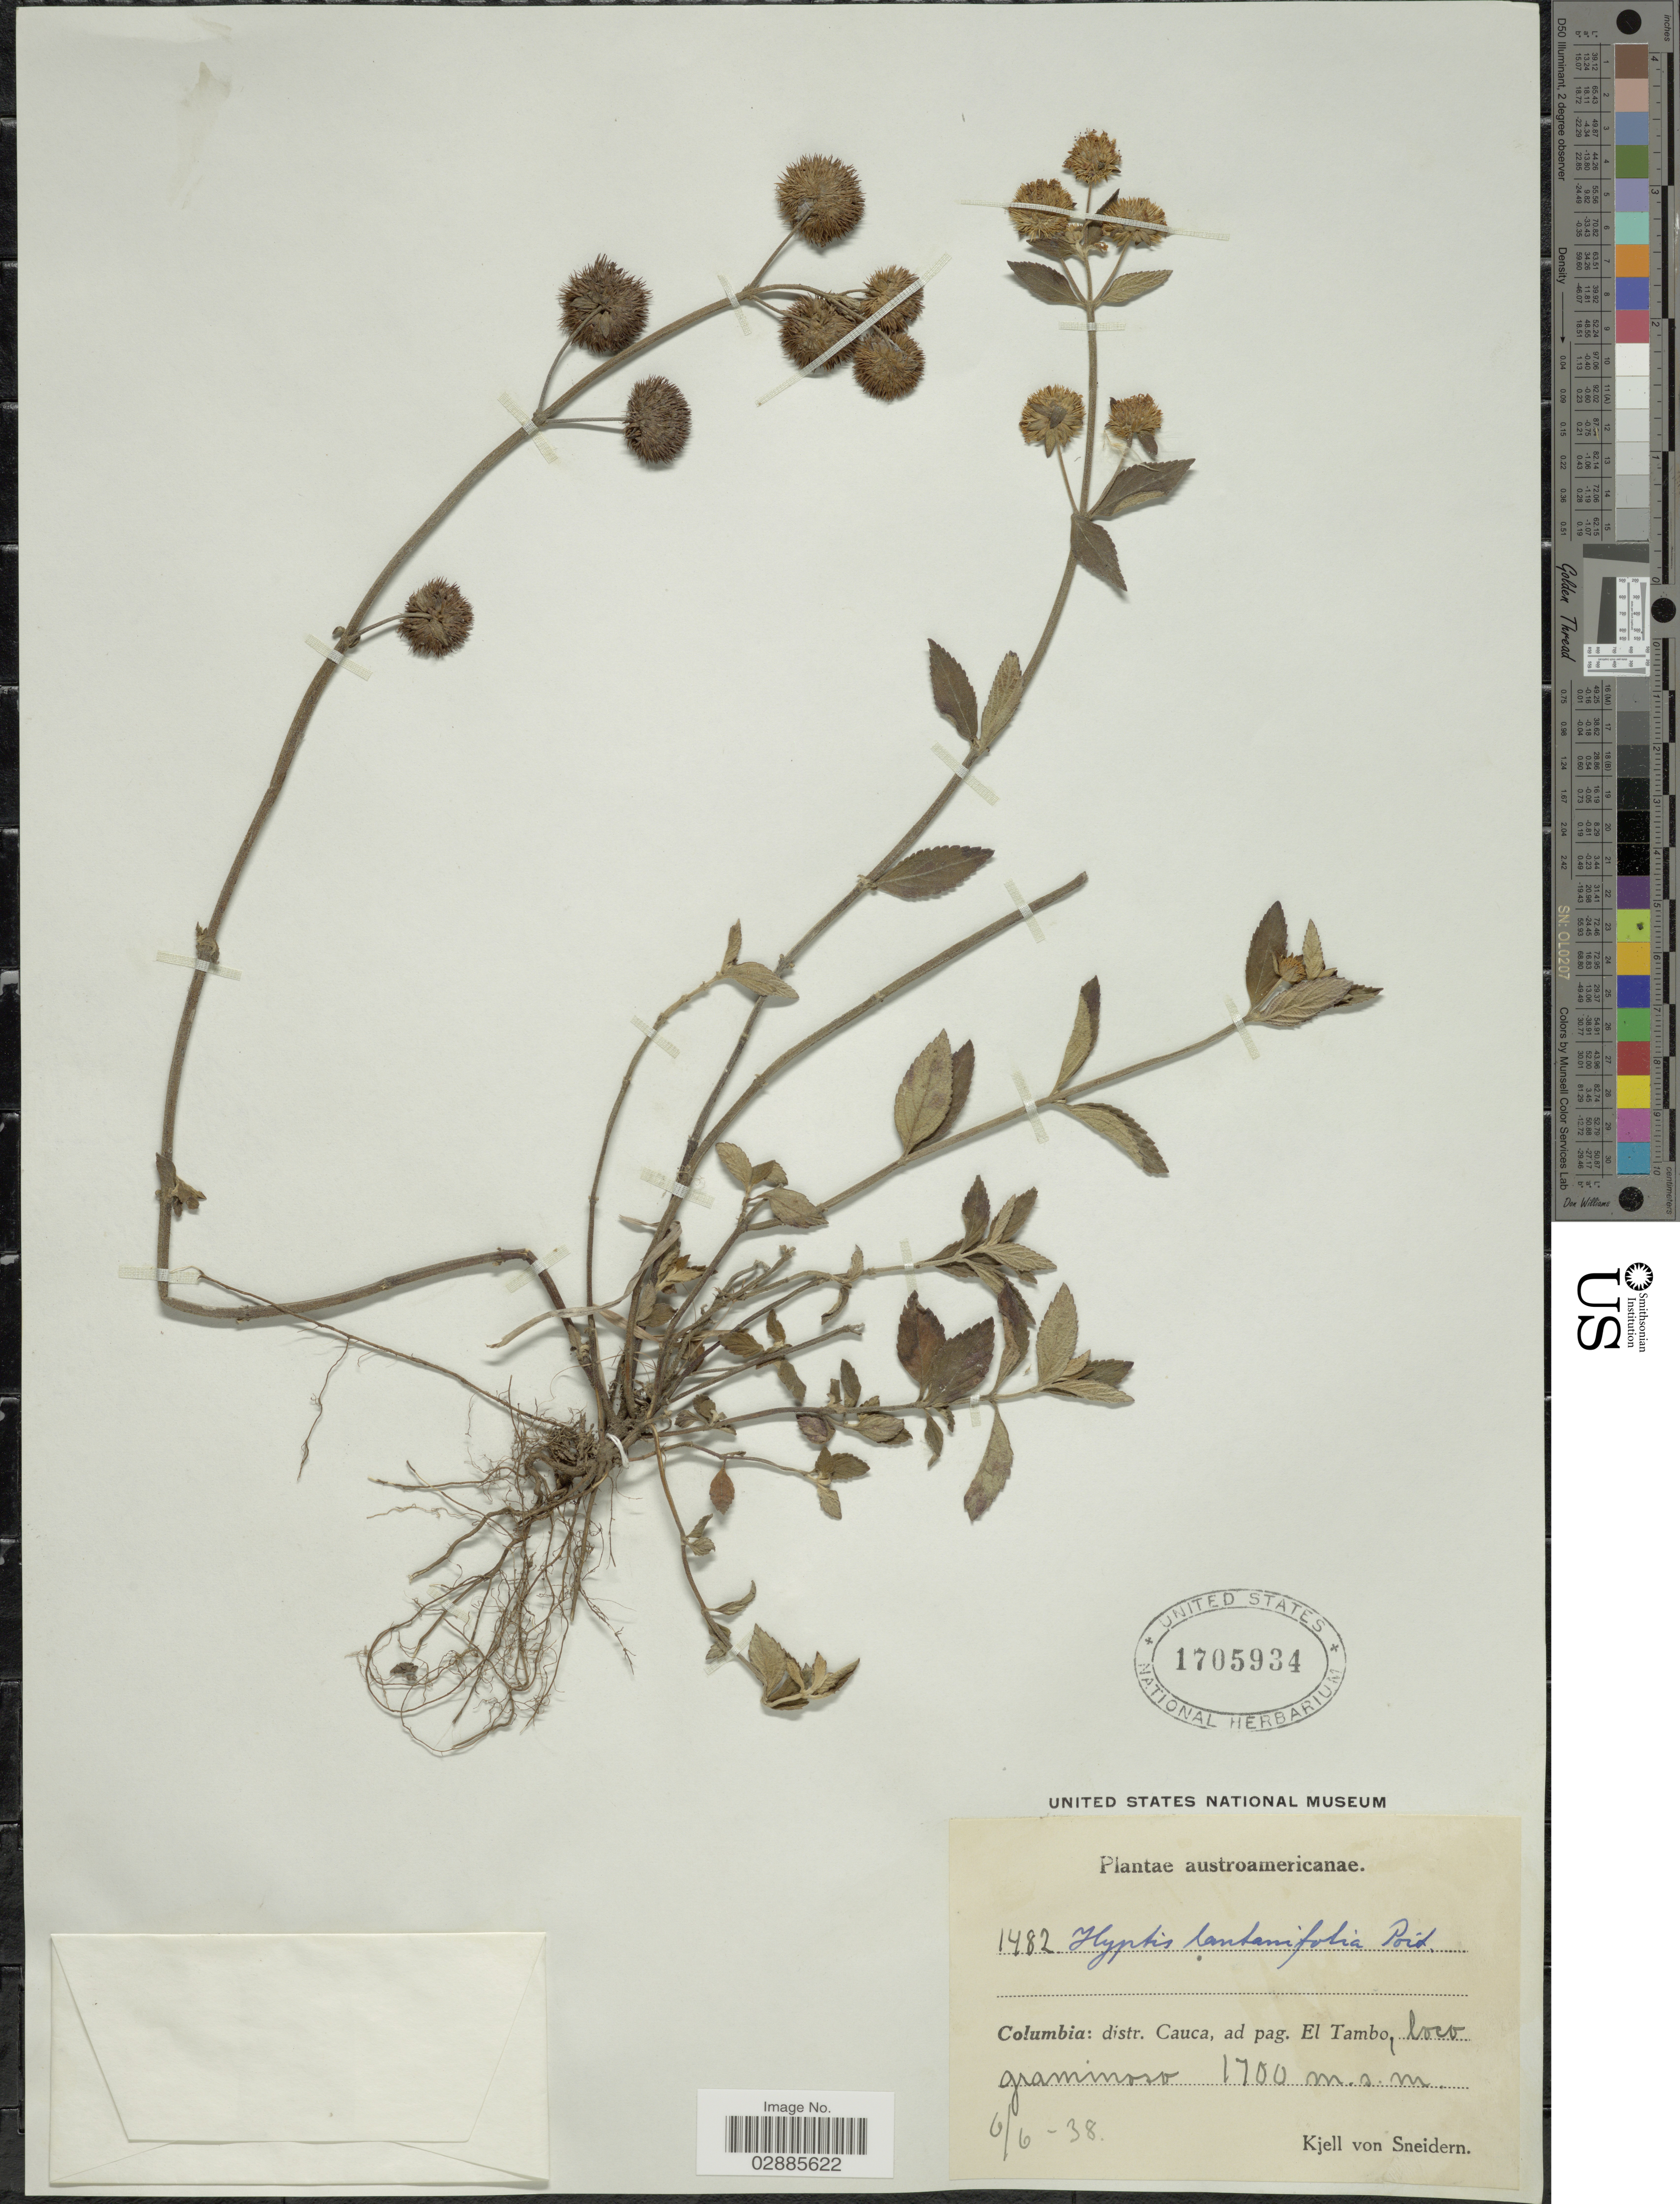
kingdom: Plantae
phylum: Tracheophyta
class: Magnoliopsida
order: Lamiales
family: Lamiaceae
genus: Hyptis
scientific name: Hyptis lantanifolia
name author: Poit.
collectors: K. von Sneidern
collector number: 1482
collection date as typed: Transcribed d/m/y: 6/6/38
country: Colombia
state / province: Cauca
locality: Distr. Cauca, ad pag. El Tambo.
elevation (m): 1700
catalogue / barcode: US 1705934